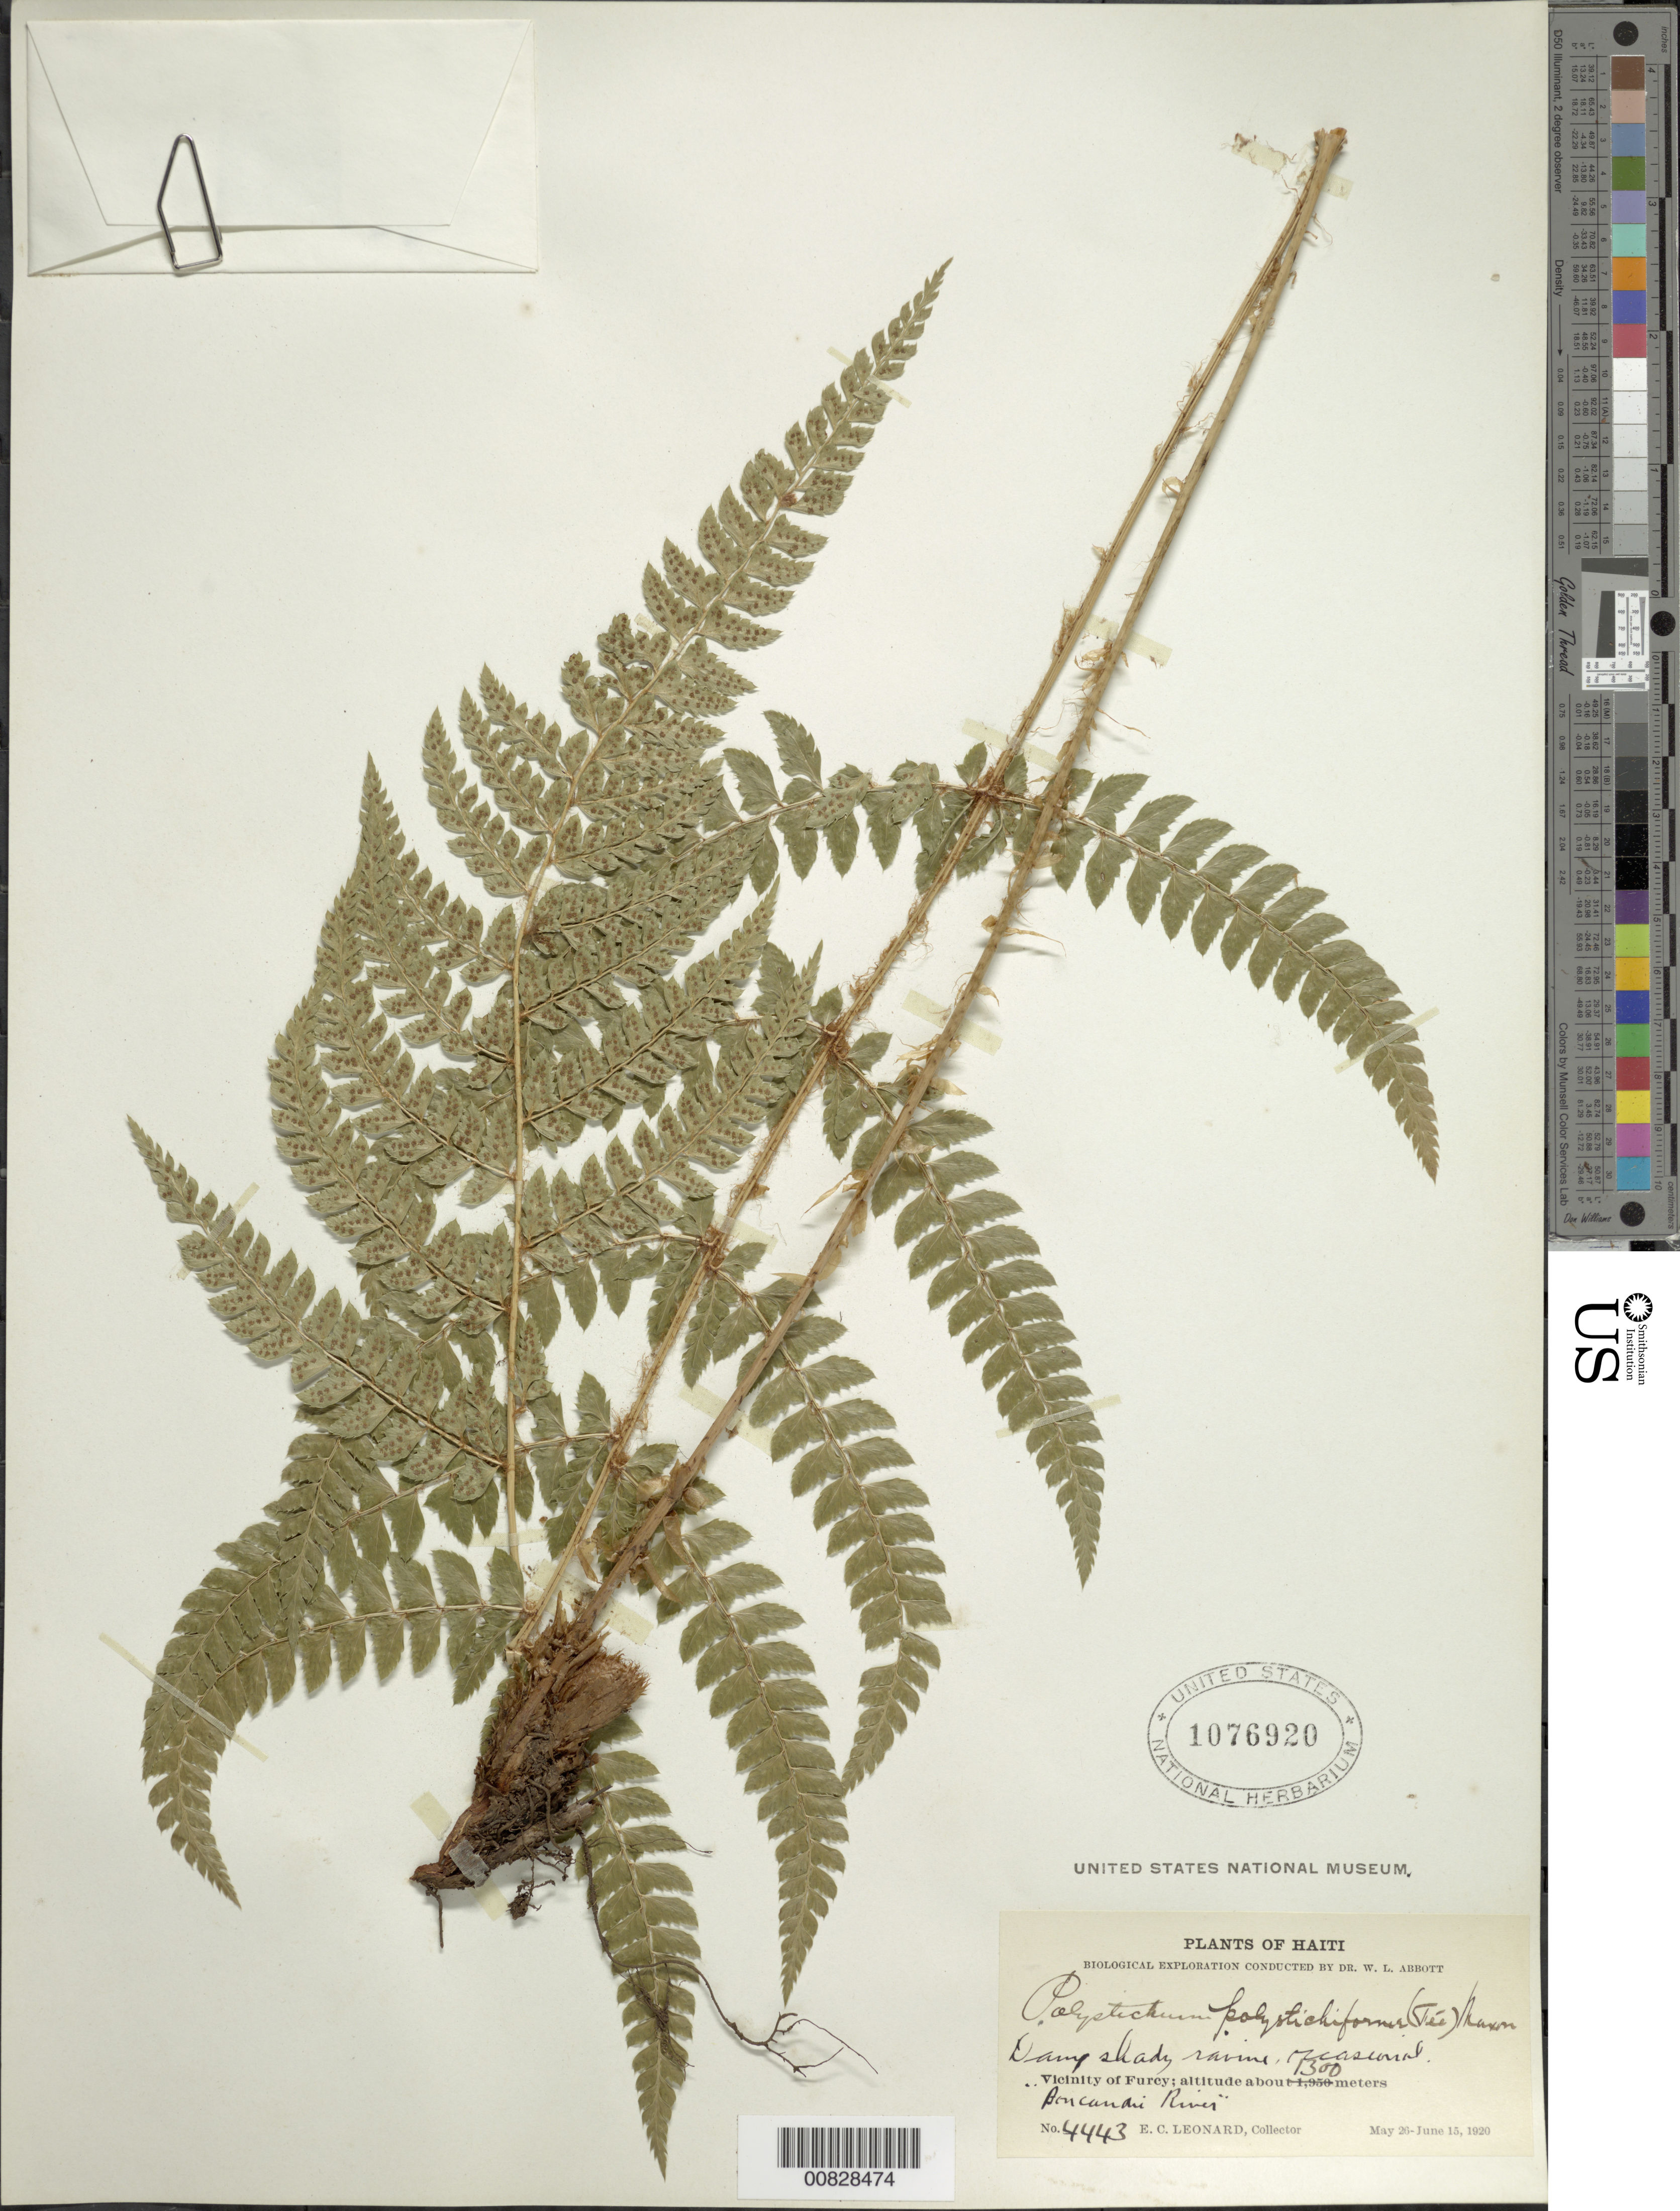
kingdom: Plantae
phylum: Tracheophyta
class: Polypodiopsida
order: Polypodiales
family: Dryopteridaceae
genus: Polystichum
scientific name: Polystichum polystichiforme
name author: (Fée) Maxon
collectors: E. C. Leonard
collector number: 4443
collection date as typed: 26 May 1920 to 15 Jun 1920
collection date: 1920-05-26/1920-06-15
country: Haiti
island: Hispaniola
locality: Furcy vicinity, "Boucandie River"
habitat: Damp shady ravine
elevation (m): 1300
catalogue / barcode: US 1076920